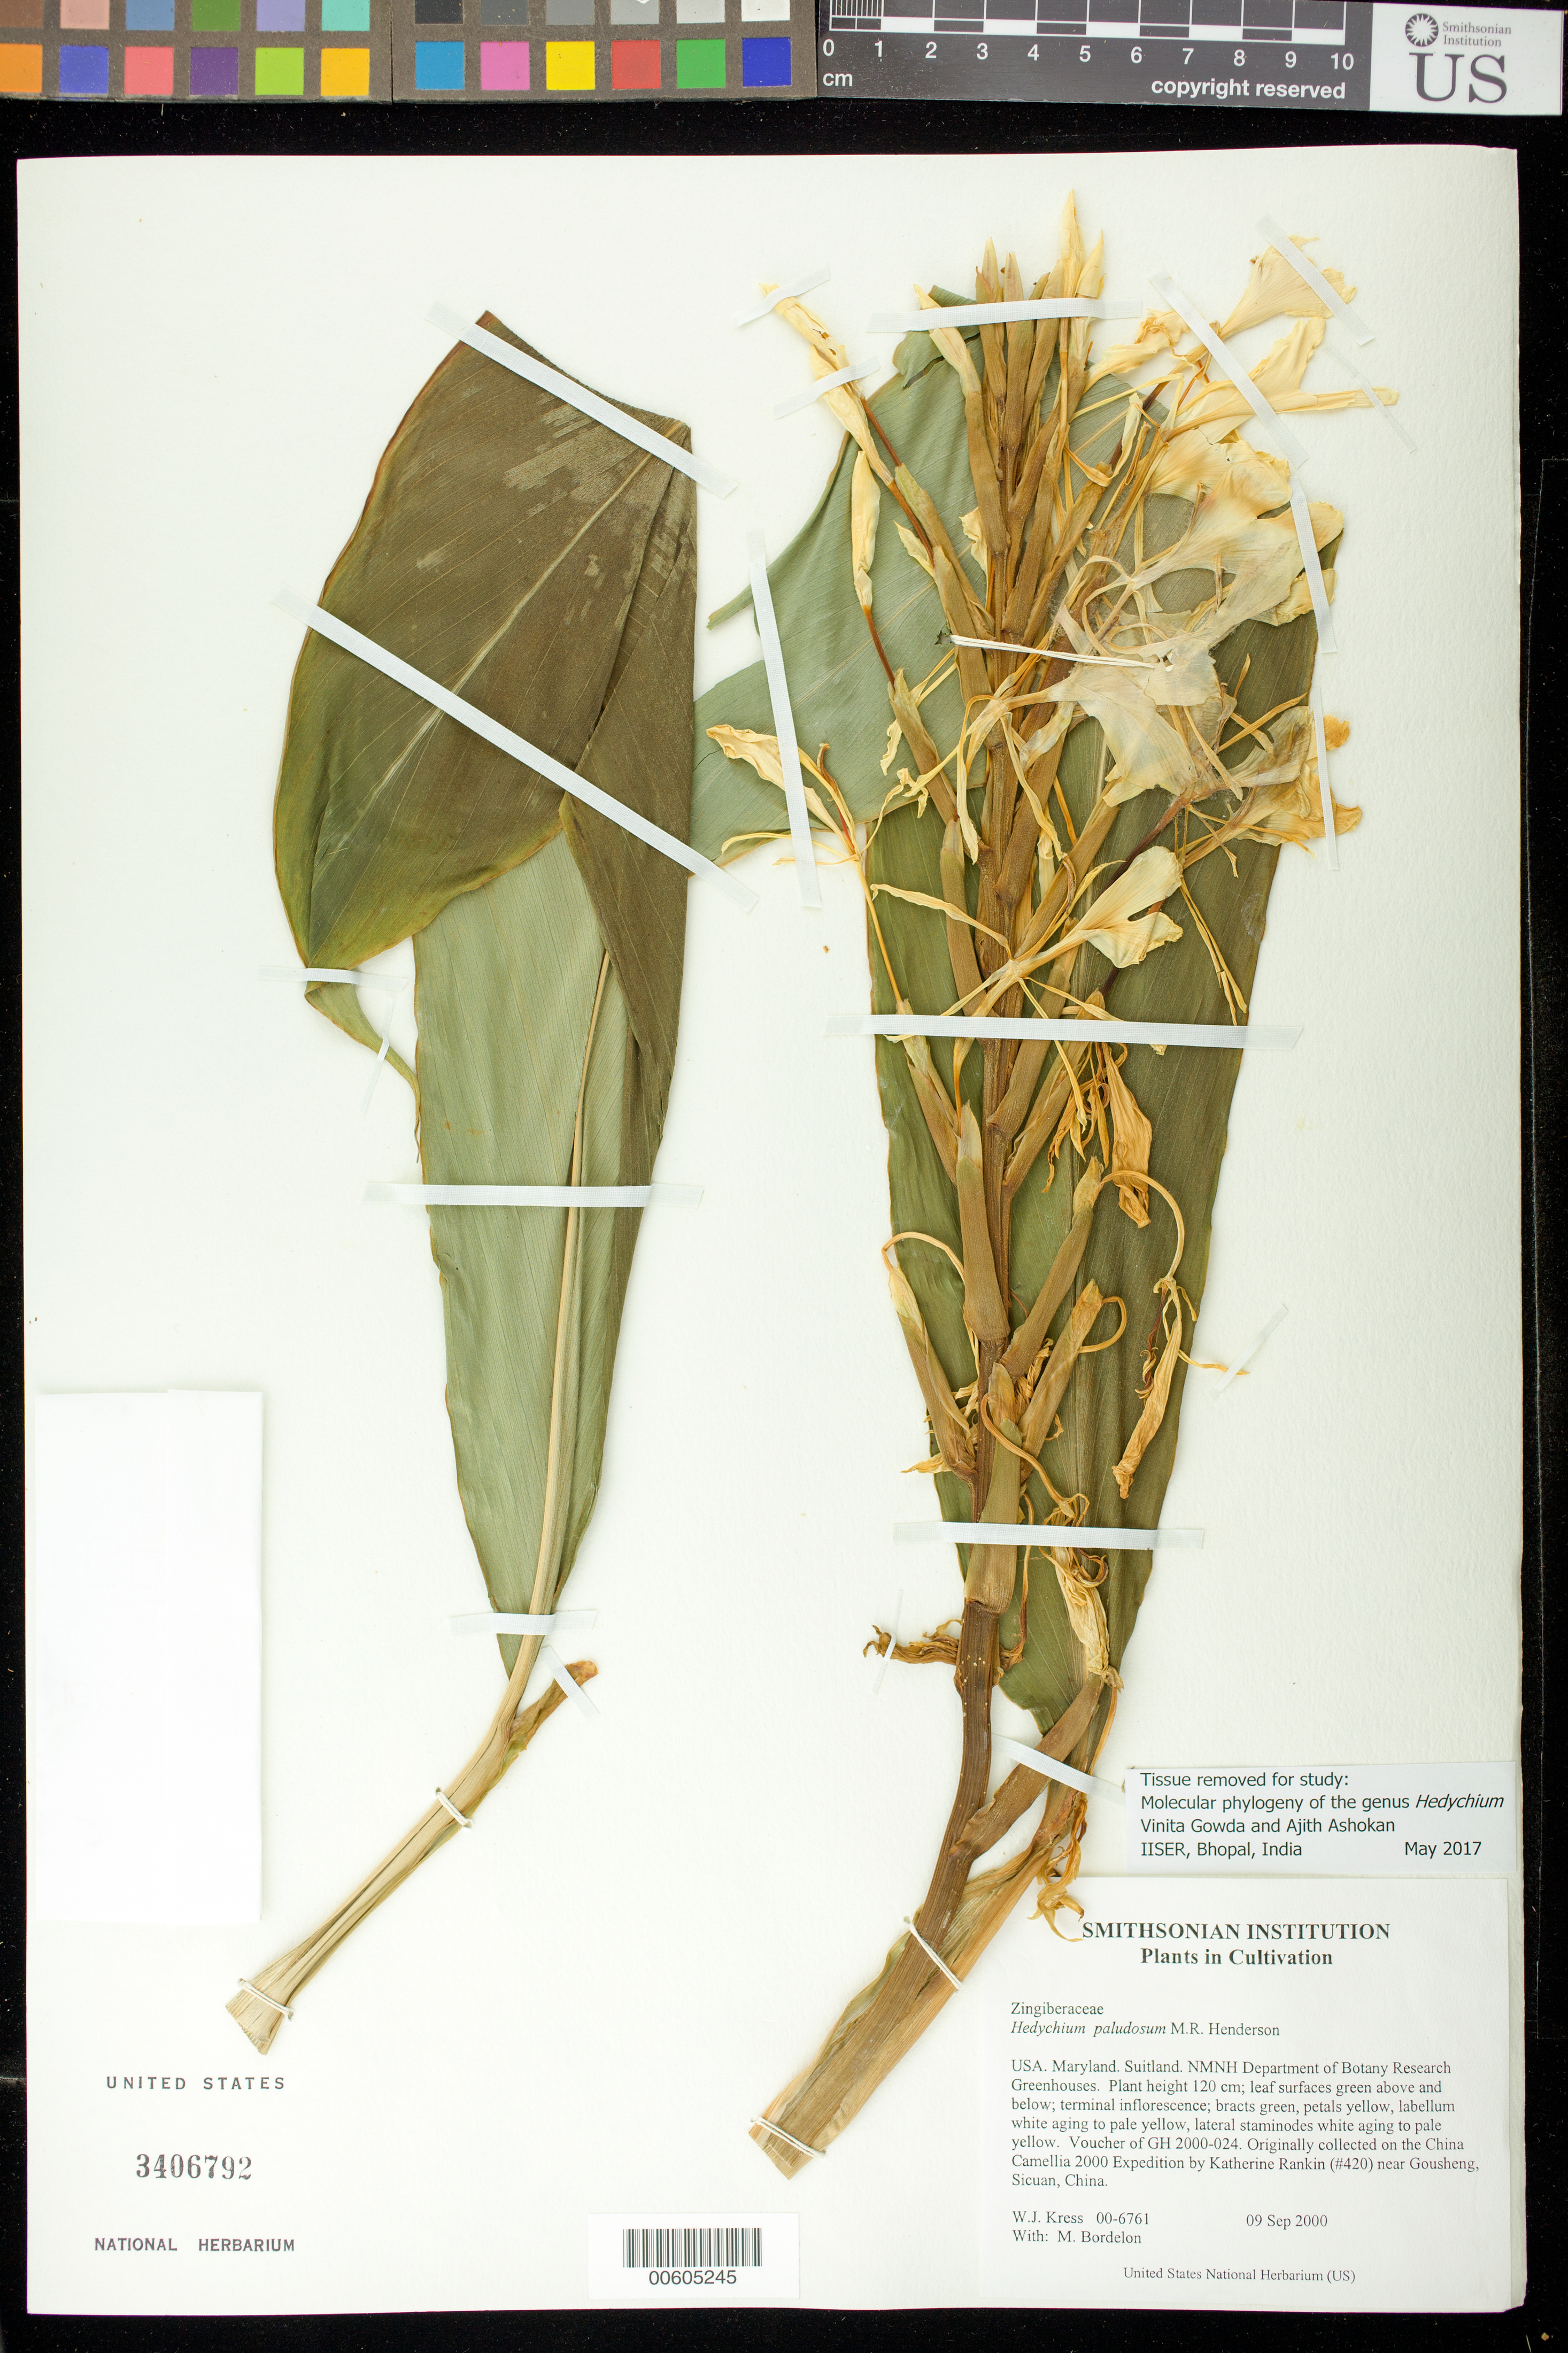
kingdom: Plantae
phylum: Tracheophyta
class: Liliopsida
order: Zingiberales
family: Zingiberaceae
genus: Hedychium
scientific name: Hedychium paludosum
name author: M.R. Hend.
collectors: W. J. Kress & M. Bordelon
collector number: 00-6761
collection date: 2000-09-09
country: United States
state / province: Maryland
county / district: Prince George's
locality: NMNH Botany Research Greenhouses. Suitland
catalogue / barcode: US 3406792